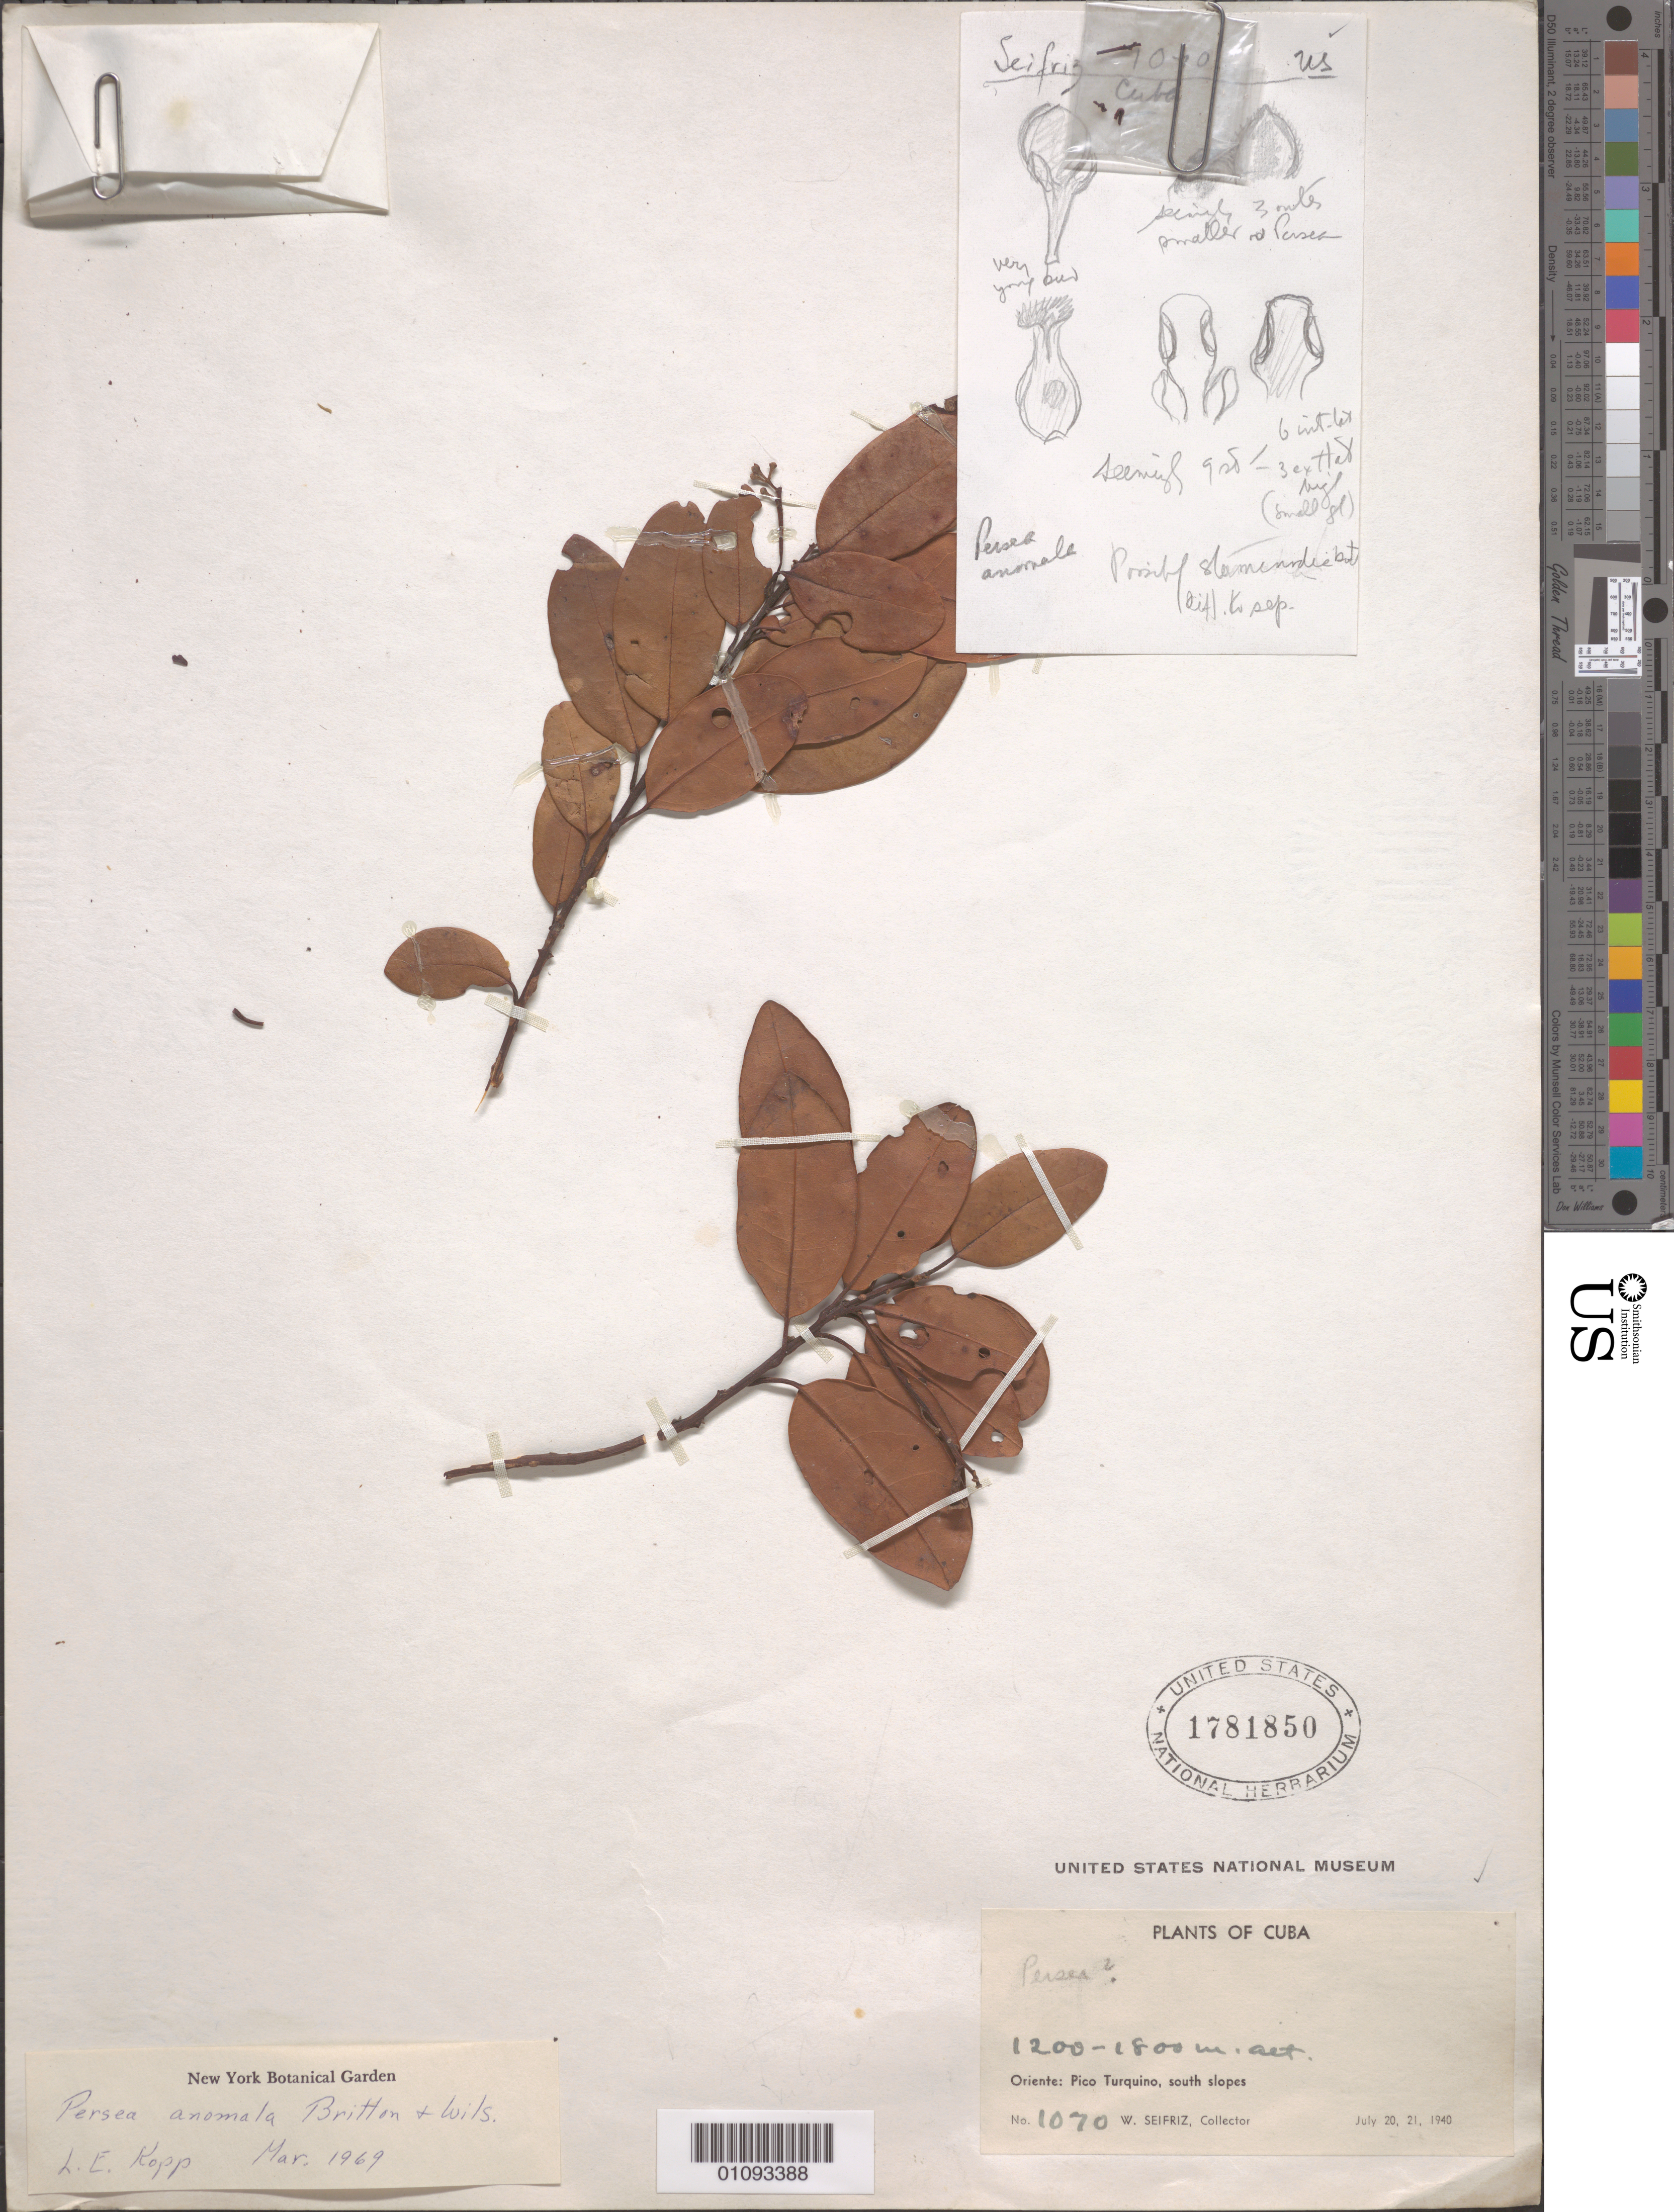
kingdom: Plantae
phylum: Tracheophyta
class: Magnoliopsida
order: Laurales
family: Lauraceae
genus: Persea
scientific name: Persea anomala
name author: Britton & P. Wilson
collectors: W. Seifriz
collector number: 1070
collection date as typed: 20 Jul 1940 to 21 Jul 1940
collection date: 1940-07-20/1940-07-21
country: Cuba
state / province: Oriente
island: Cuba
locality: Pico Turquino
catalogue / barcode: US 1781850